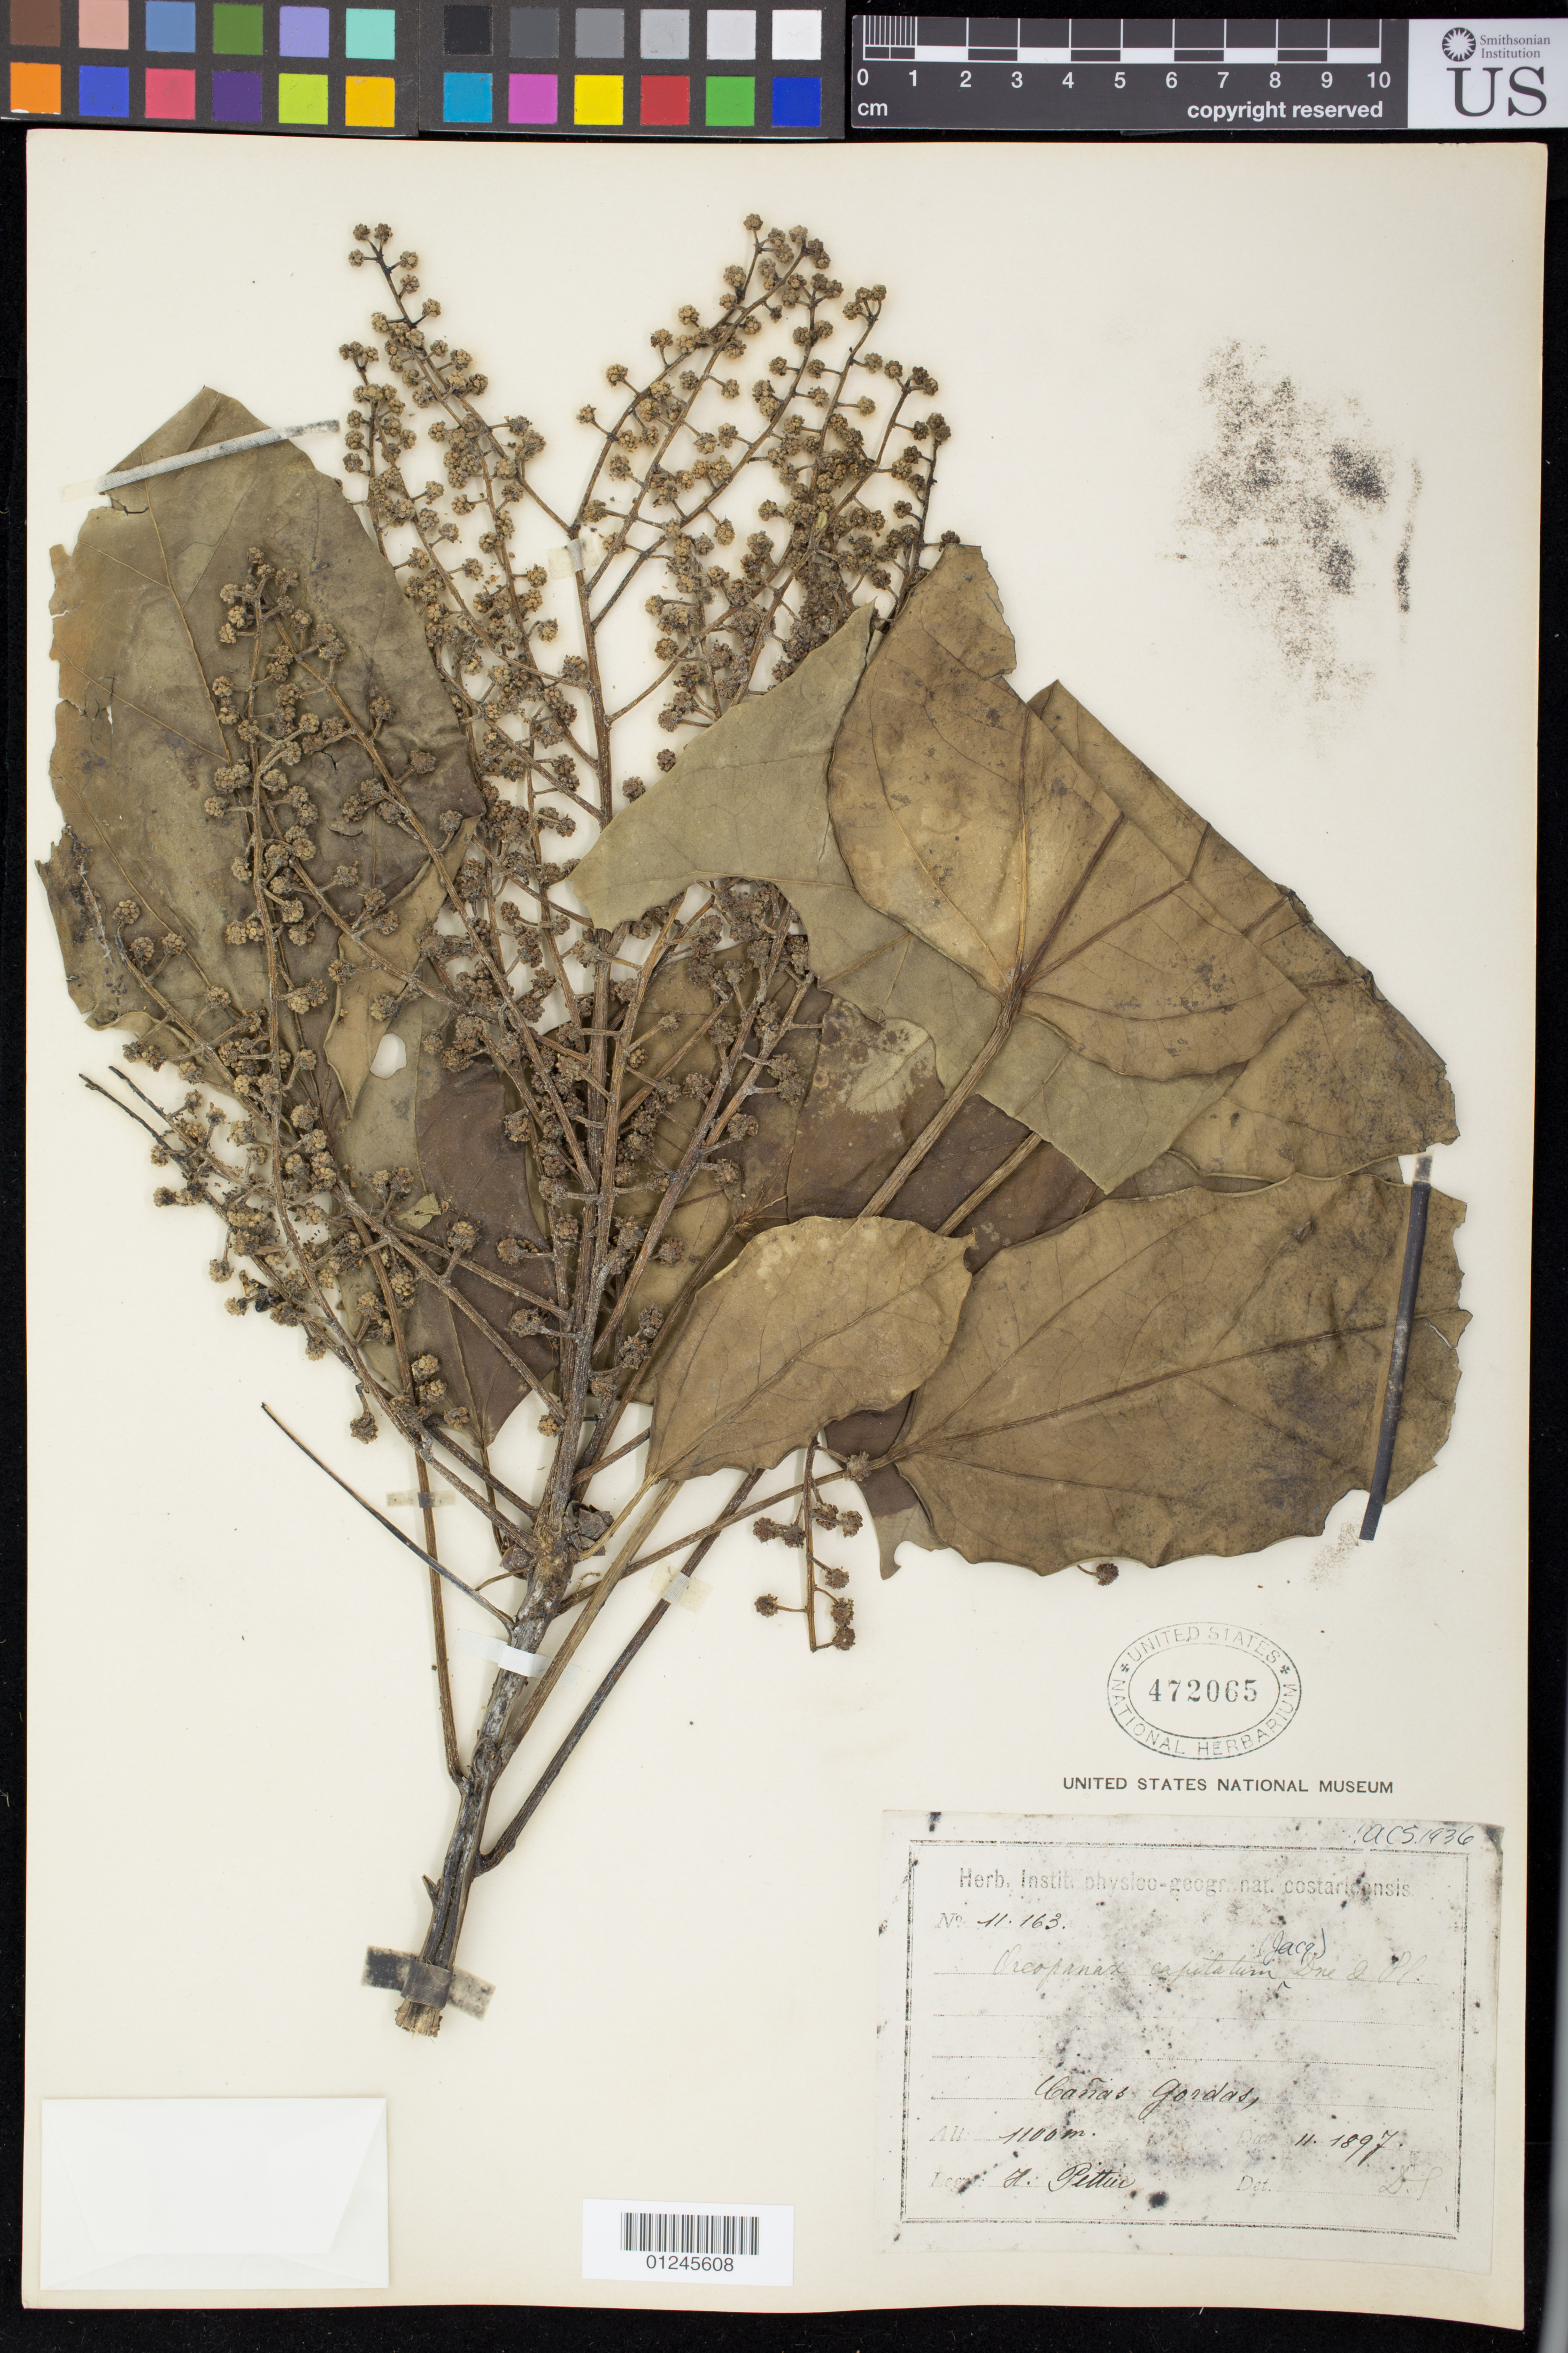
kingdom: Plantae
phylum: Tracheophyta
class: Magnoliopsida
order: Apiales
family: Araliaceae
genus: Oreopanax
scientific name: Oreopanax capitatus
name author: (Jacq.) Decne. & Planch.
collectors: H. F. Pittier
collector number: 11163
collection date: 1897-11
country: Costa Rica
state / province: Puntarenas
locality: Canas Gordas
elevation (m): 1100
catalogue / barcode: US 472065